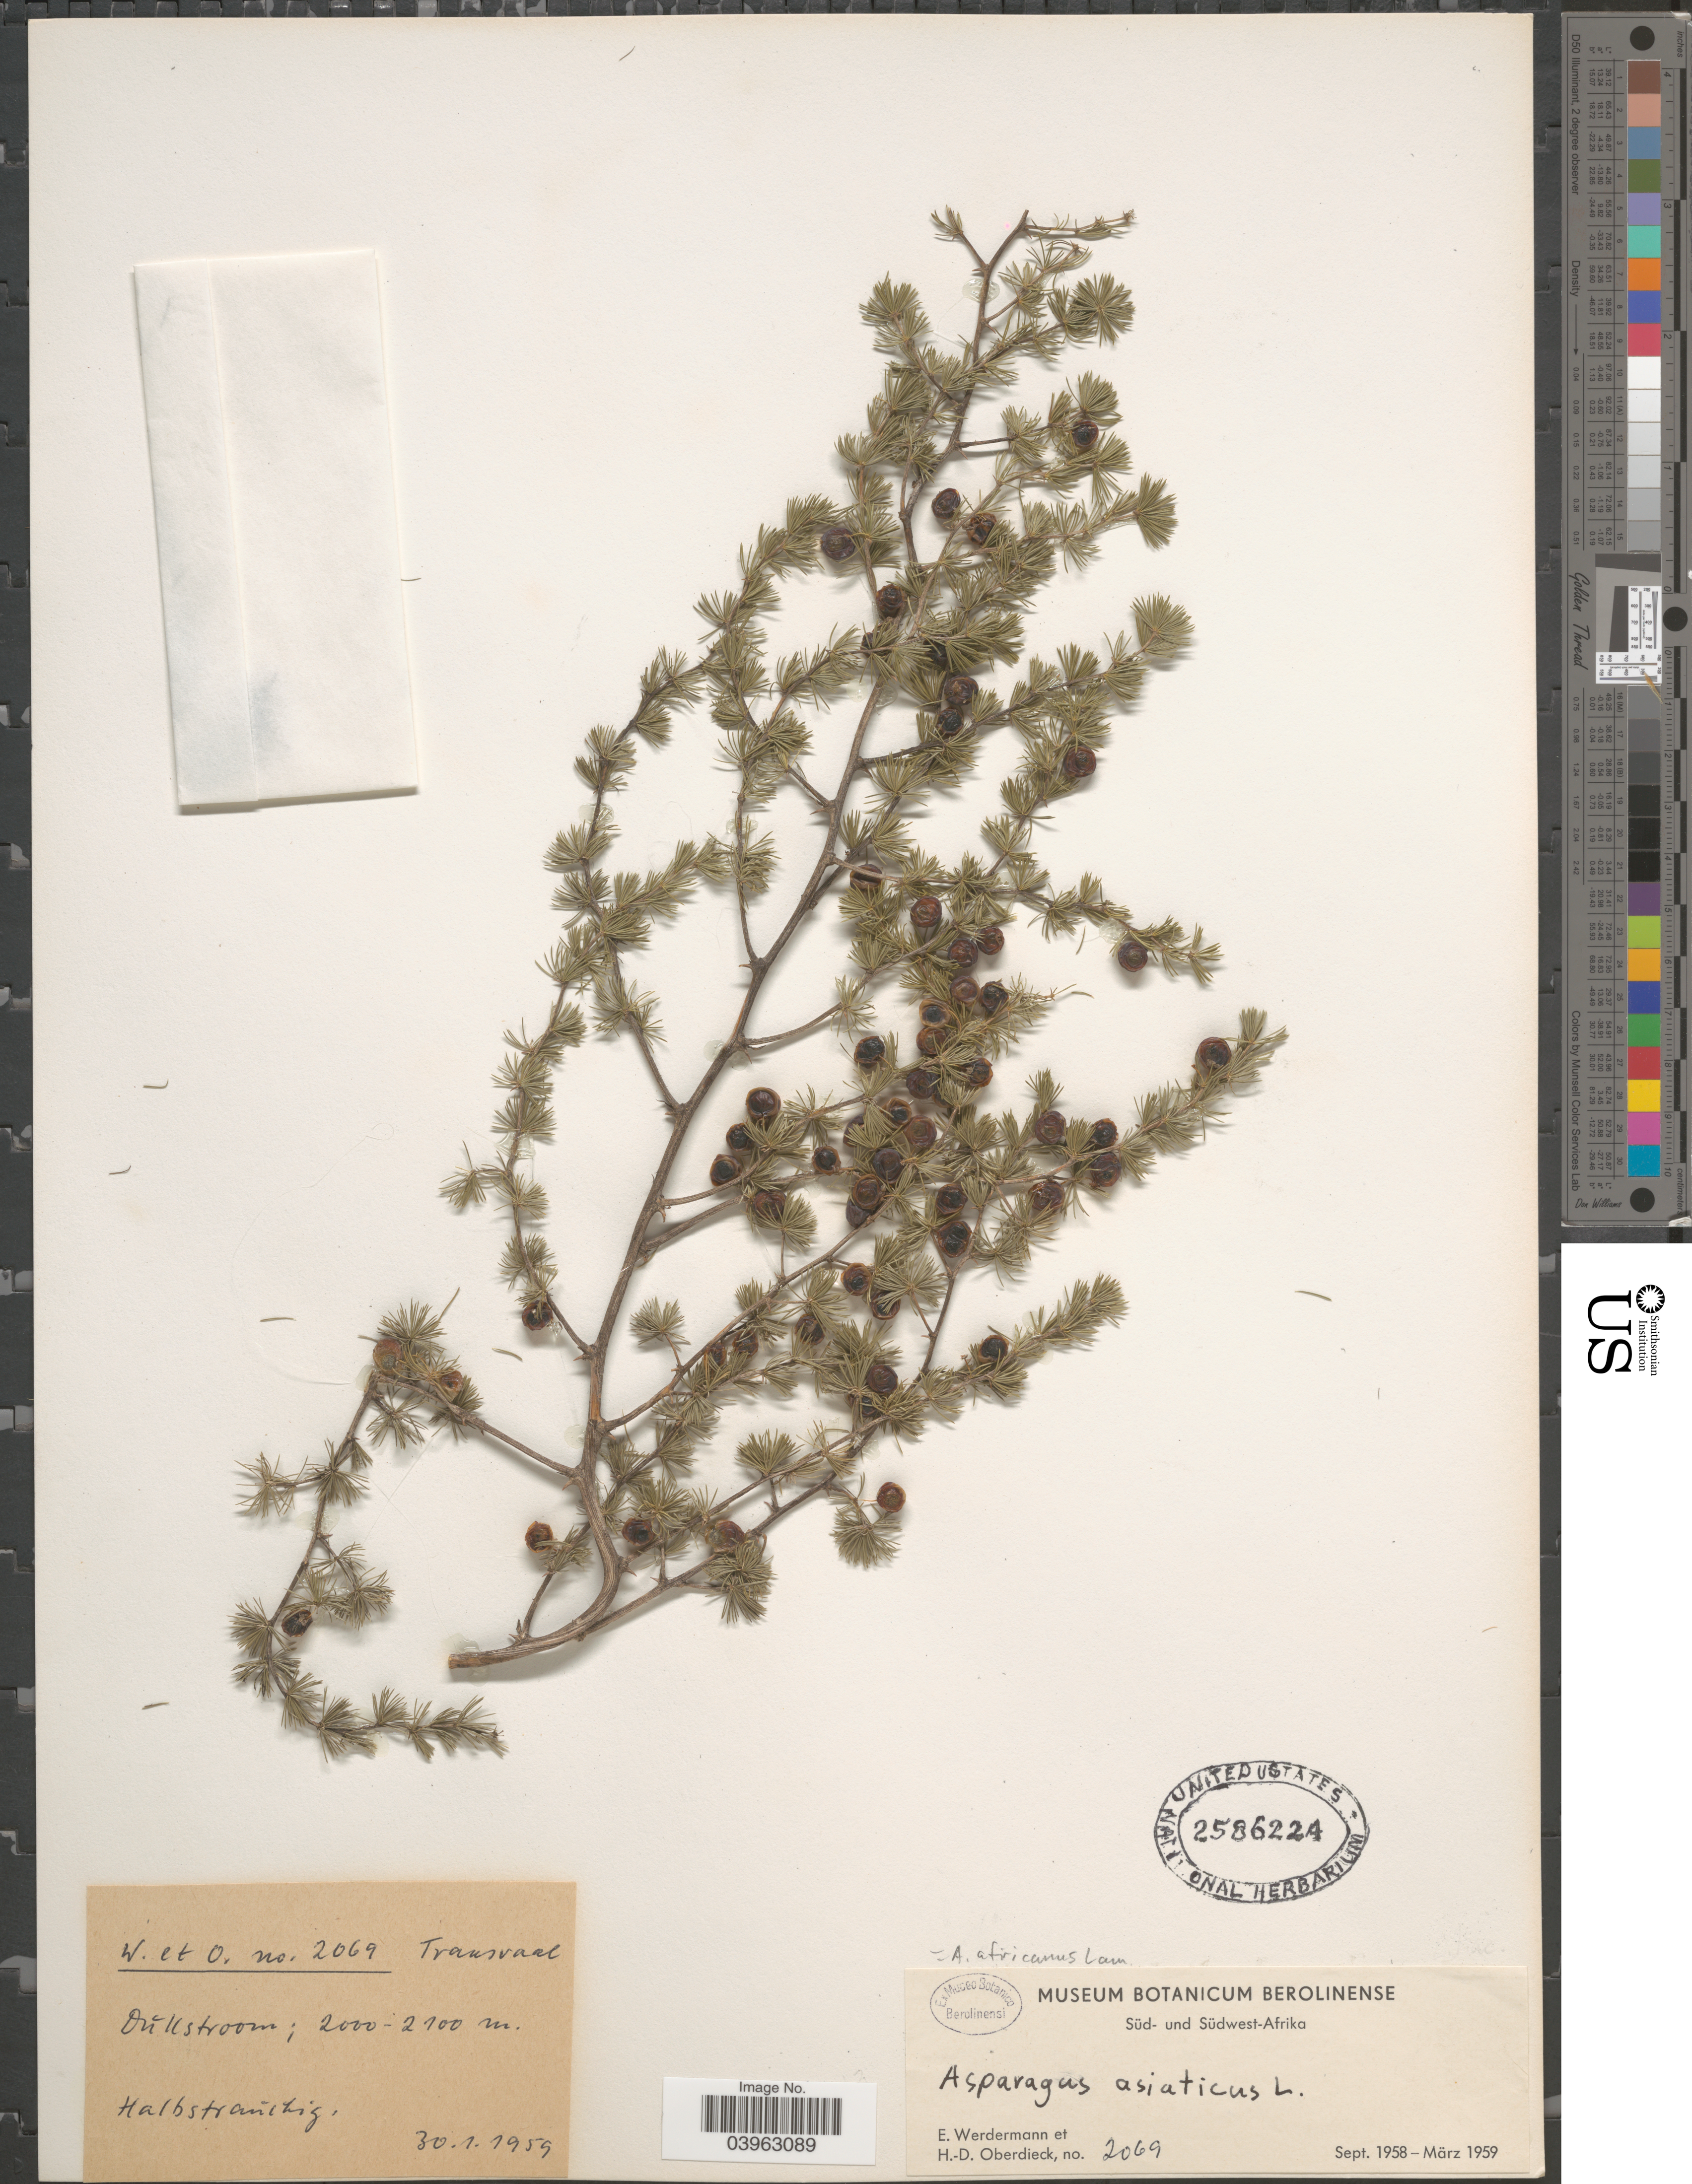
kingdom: Plantae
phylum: Tracheophyta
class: Liliopsida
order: Asparagales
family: Asparagaceae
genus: Asparagus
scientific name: Asparagus africanus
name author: Lam.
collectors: E. Werdermann & H. Oberdieck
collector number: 2069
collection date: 1959-01-30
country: South Africa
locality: Transvaal. Dullstroom. Halbstranchig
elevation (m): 2000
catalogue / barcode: US 2586224